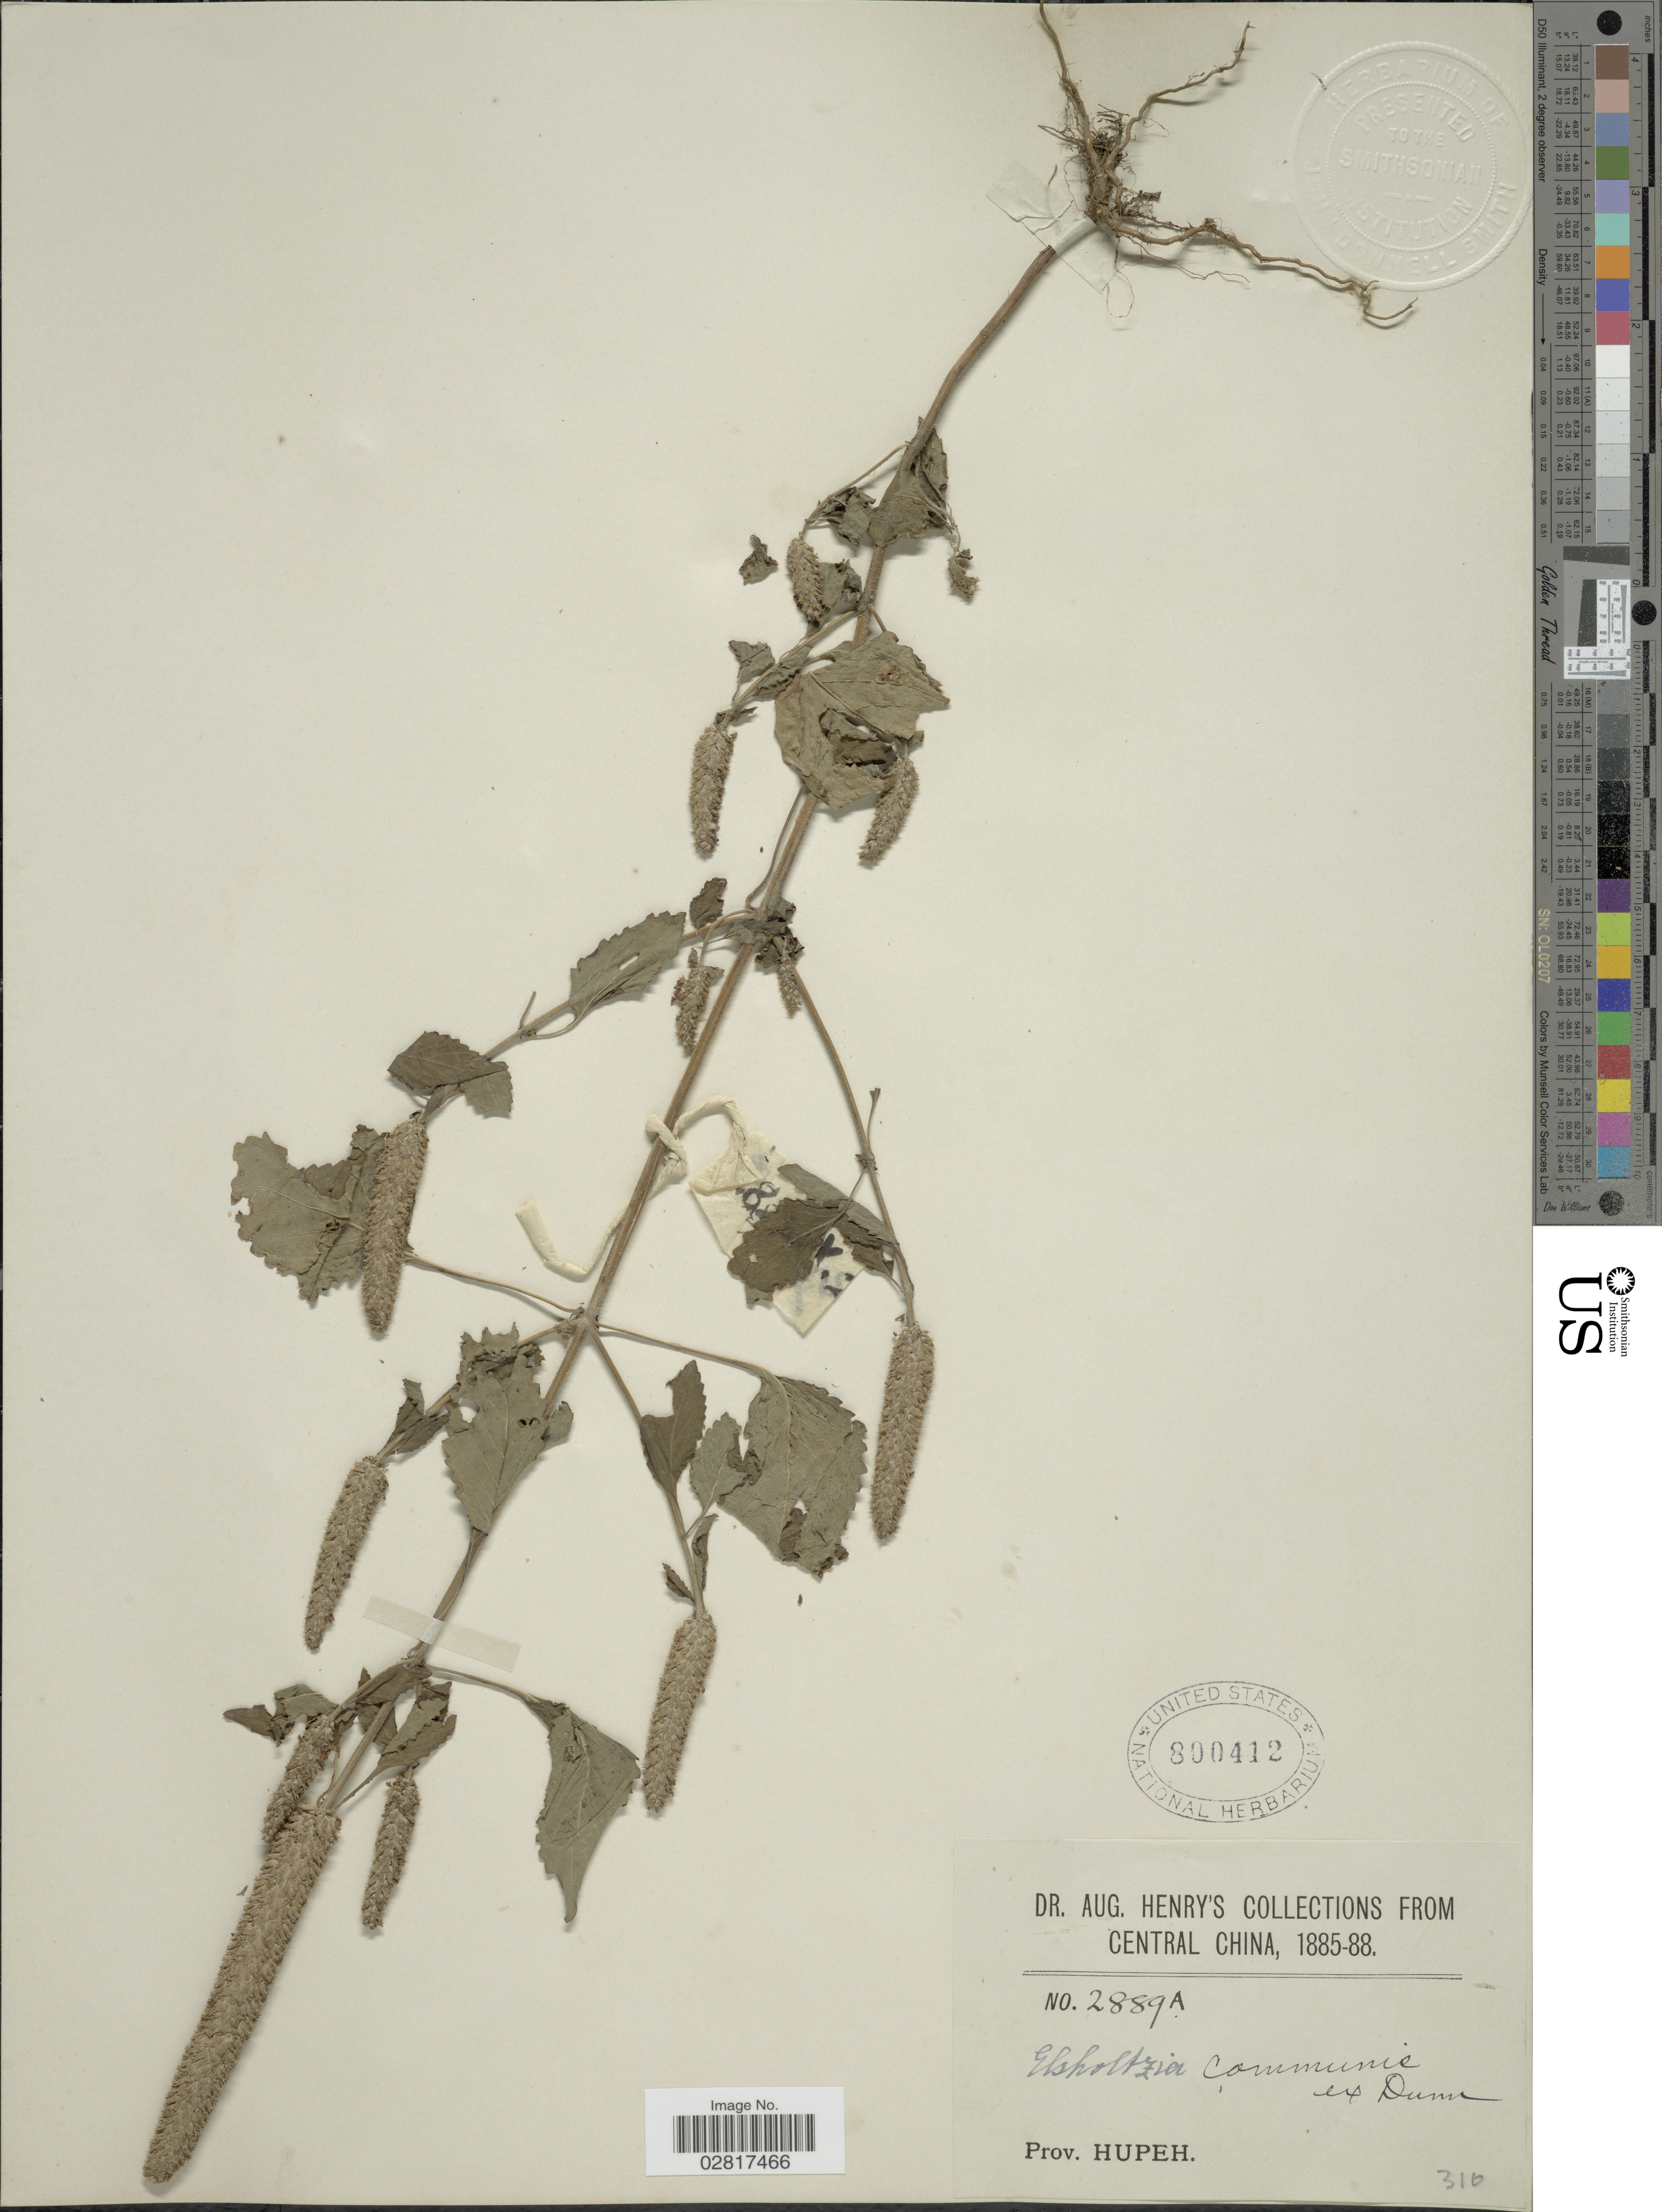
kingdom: Plantae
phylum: Tracheophyta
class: Magnoliopsida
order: Lamiales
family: Lamiaceae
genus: Elsholtzia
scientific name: Elsholtzia communis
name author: (Collett & Hemsl.) Diels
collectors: A. Henry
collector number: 2889 A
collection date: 1885/1888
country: China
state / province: Hubei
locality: Central China, Prov. Hupeh.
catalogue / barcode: US 800412